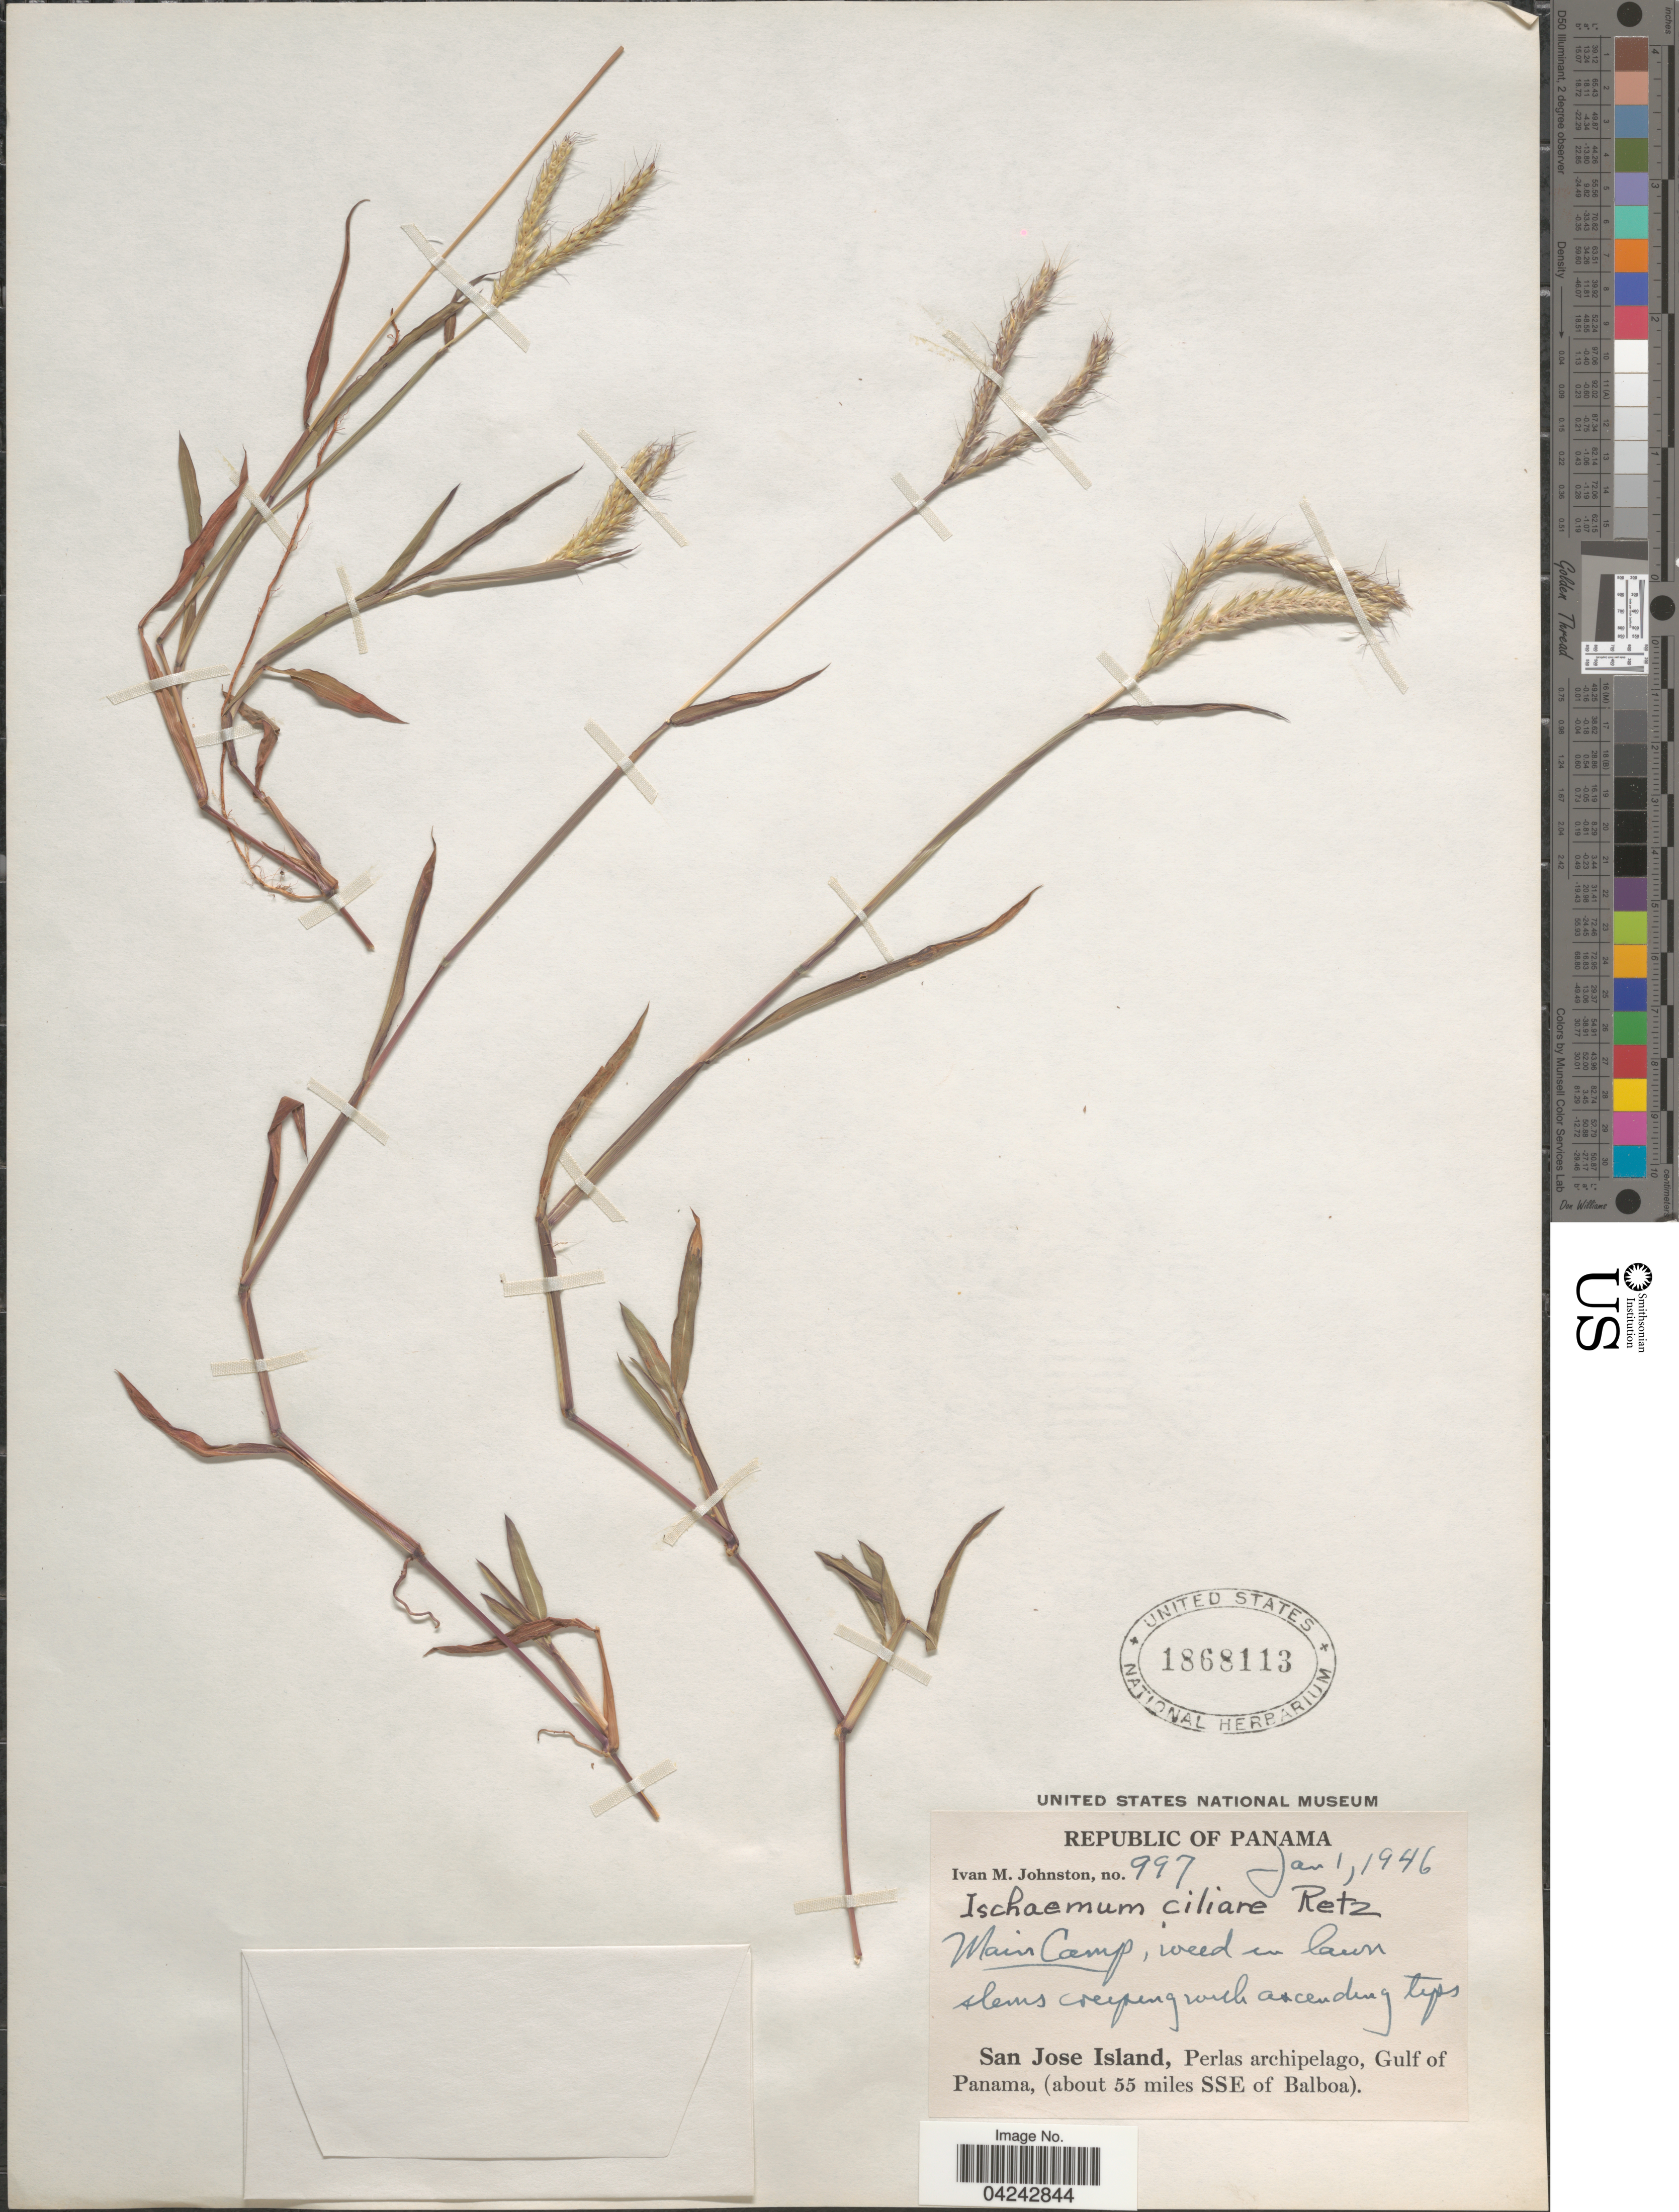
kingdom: Plantae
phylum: Tracheophyta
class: Liliopsida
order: Poales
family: Poaceae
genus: Ischaemum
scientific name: Ischaemum ciliare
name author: Retz.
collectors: I.M. Johnston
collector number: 997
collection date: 1946-01-01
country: Panama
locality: Main Camp. San Jose Island, Perlas archipelago, Gulf of Panama, (about 55 miles SSE of Balboa).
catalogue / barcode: US 1868113